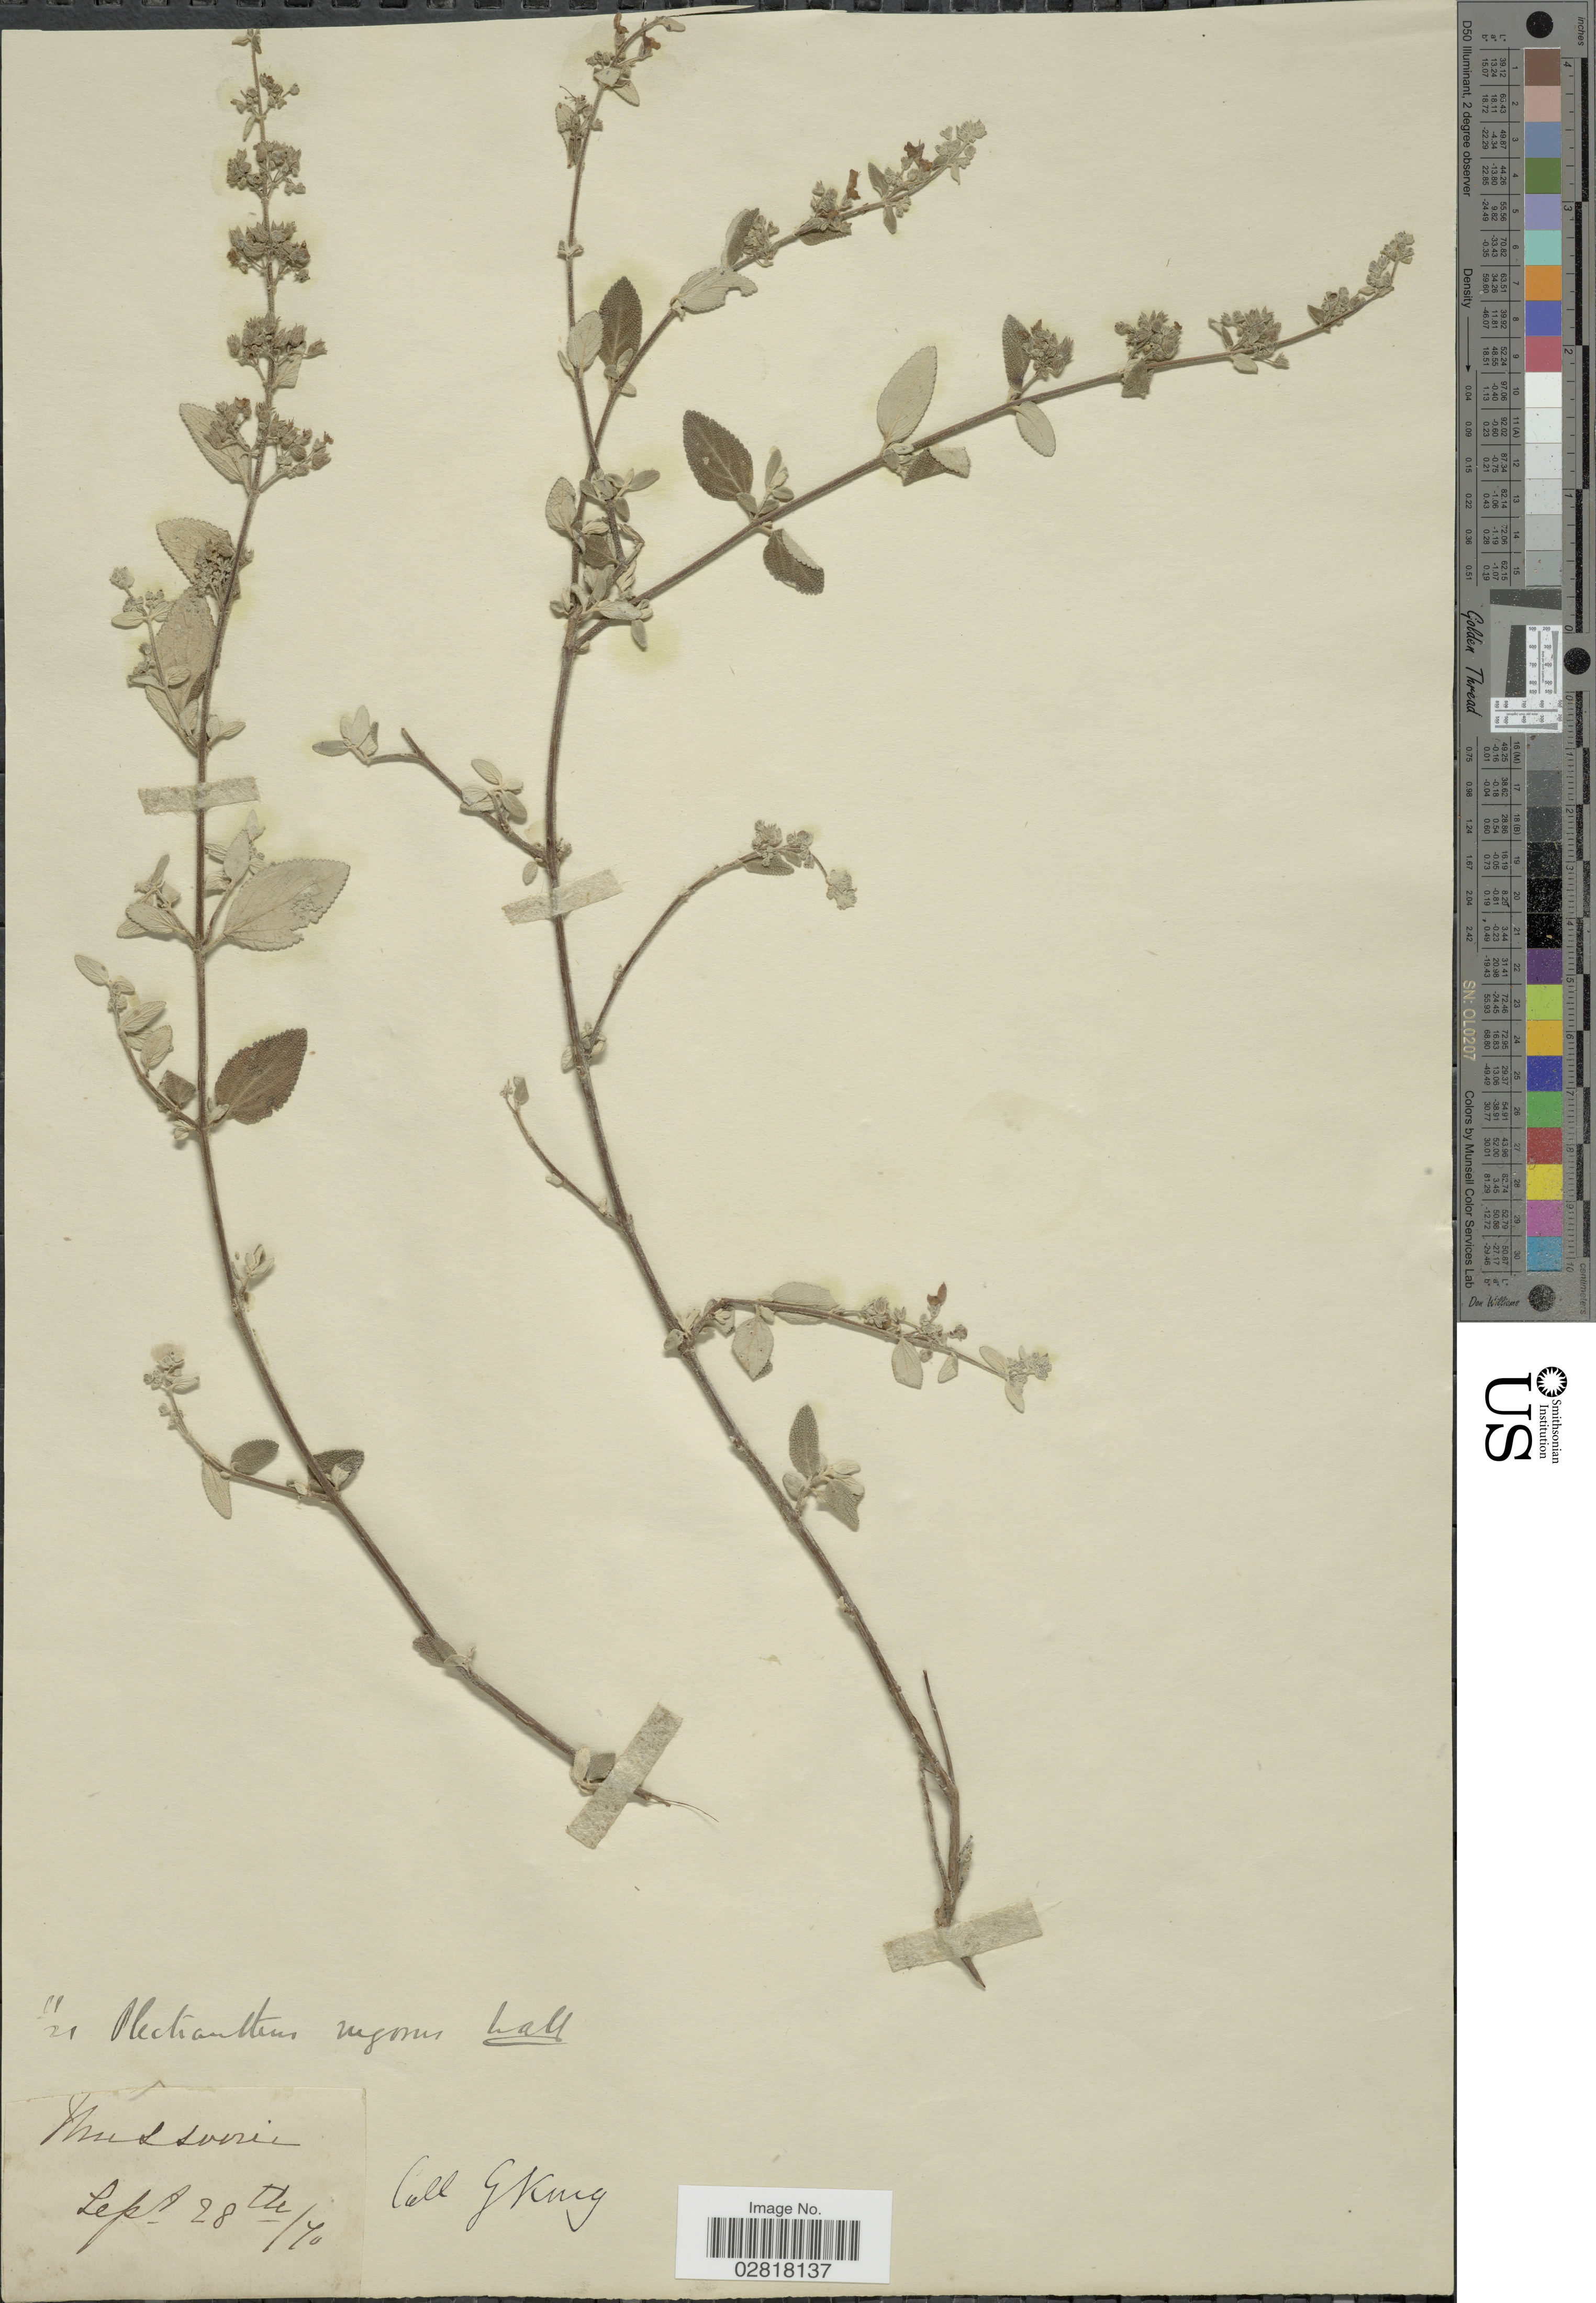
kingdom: Plantae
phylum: Tracheophyta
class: Magnoliopsida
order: Lamiales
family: Lamiaceae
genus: Plectranthus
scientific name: Plectranthus rugosus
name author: Wall. ex Benth.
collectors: G. King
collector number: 11/21?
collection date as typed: Transcribed d/m/y: 28/9/70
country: India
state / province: Uttarakhand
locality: Mussoorie.